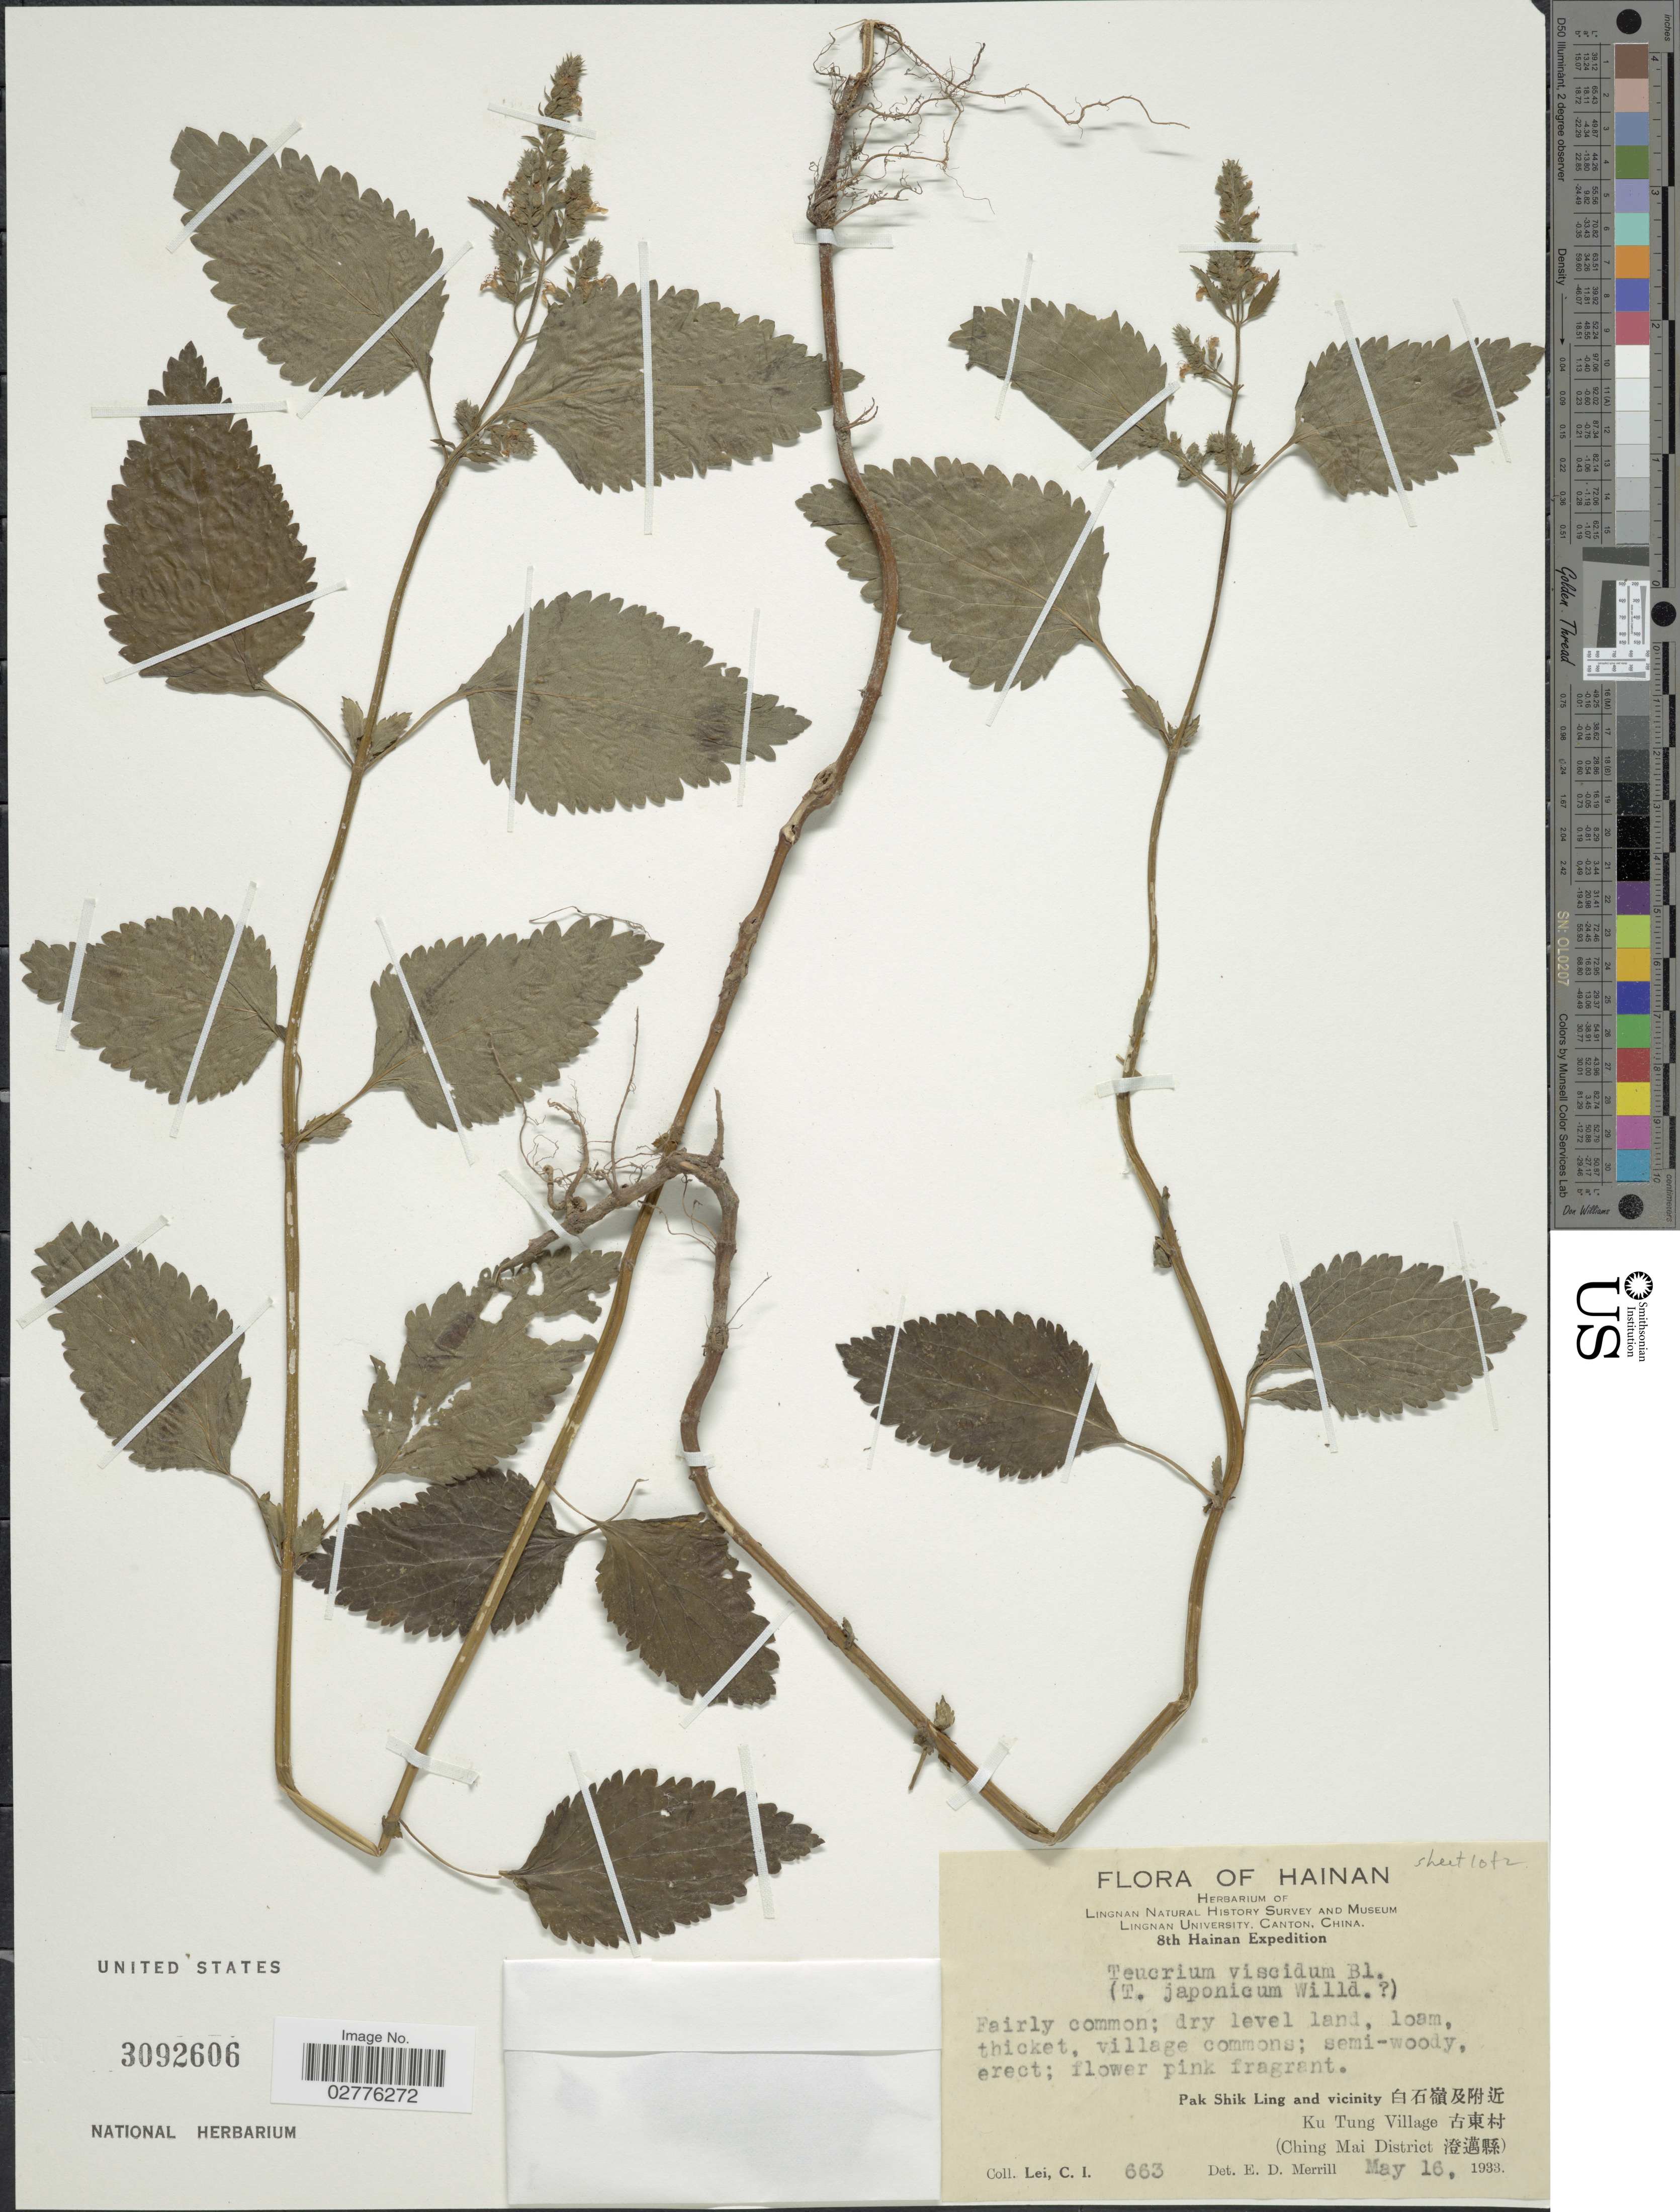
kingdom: Plantae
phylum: Tracheophyta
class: Magnoliopsida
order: Lamiales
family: Lamiaceae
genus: Teucrium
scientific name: Teucrium viscidum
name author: Blume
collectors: C. I. Lei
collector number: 663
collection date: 1933-05-16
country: China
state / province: Hainan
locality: Pak Shik Ling and vicinity, Ku Tung Village (Ching Mai District).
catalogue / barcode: US 3092606